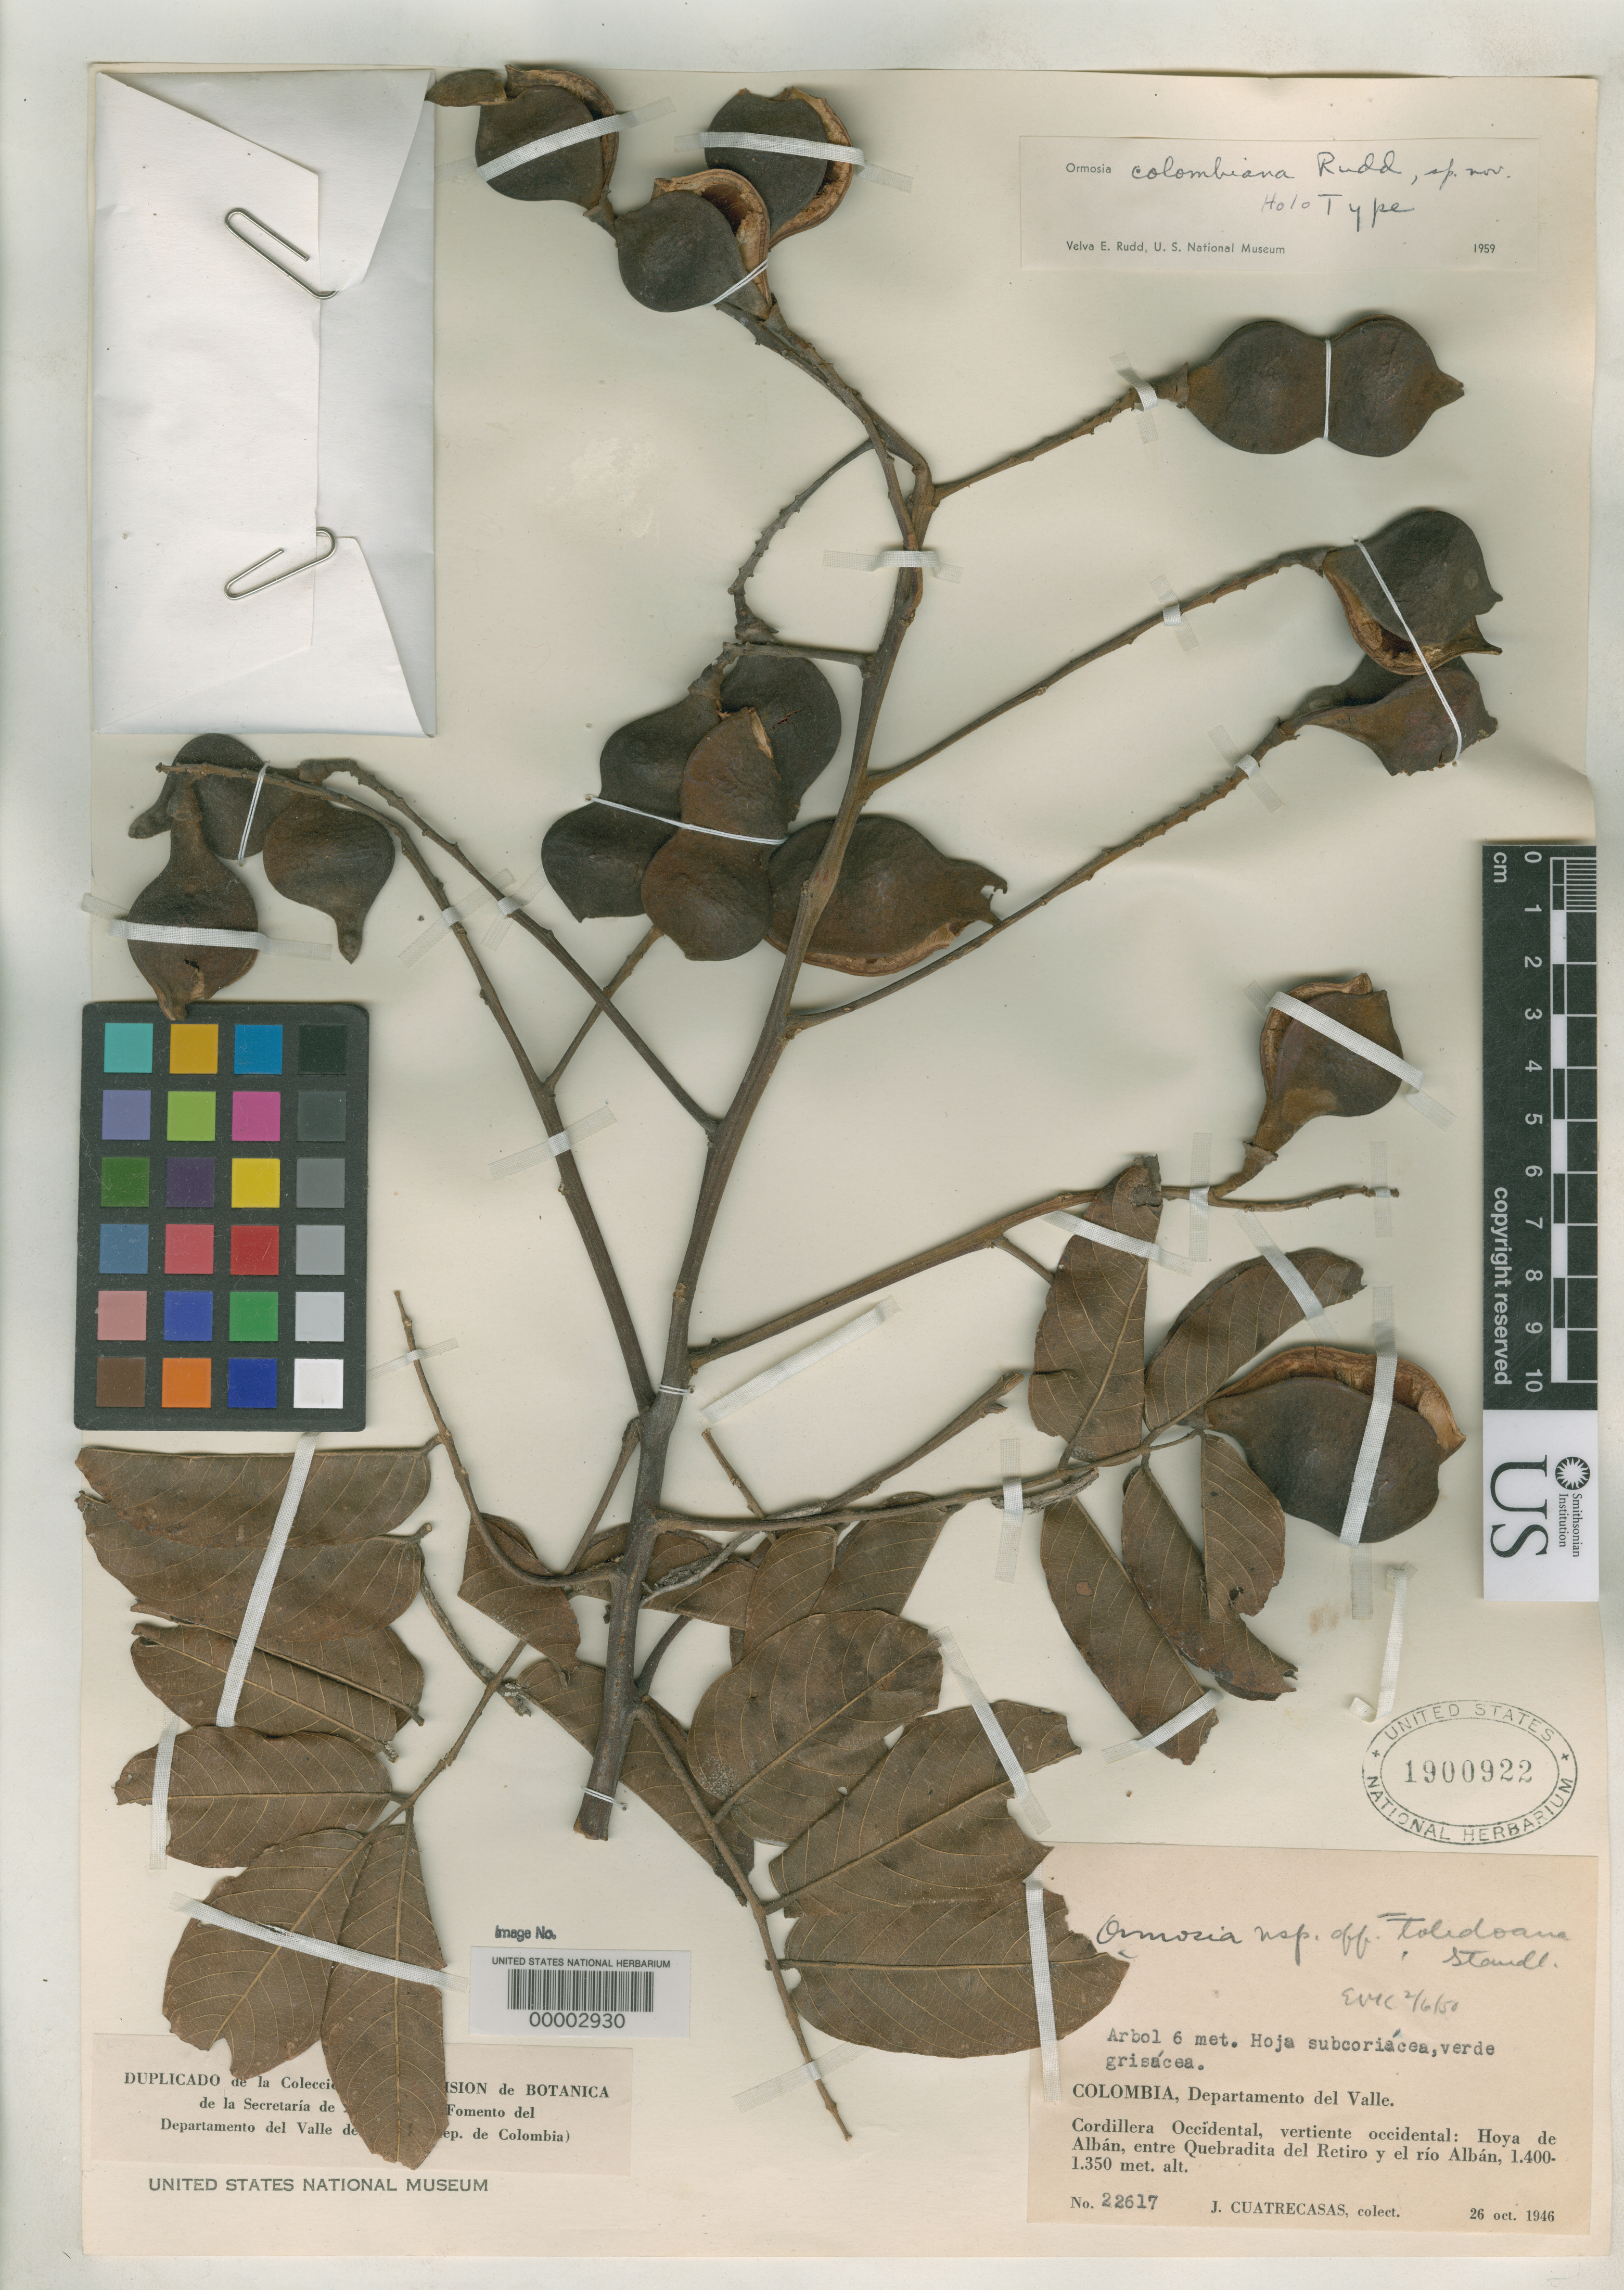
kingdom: Plantae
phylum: Tracheophyta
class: Magnoliopsida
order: Fabales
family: Fabaceae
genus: Ormosia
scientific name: Ormosia colombiana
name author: Rudd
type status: Holotype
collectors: J. Cuatrecasas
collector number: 22617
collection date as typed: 26 Oct 1946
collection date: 1946-10-26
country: Colombia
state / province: Valle del Cauca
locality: Hoya de Alban.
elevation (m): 1350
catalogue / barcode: US 1900922